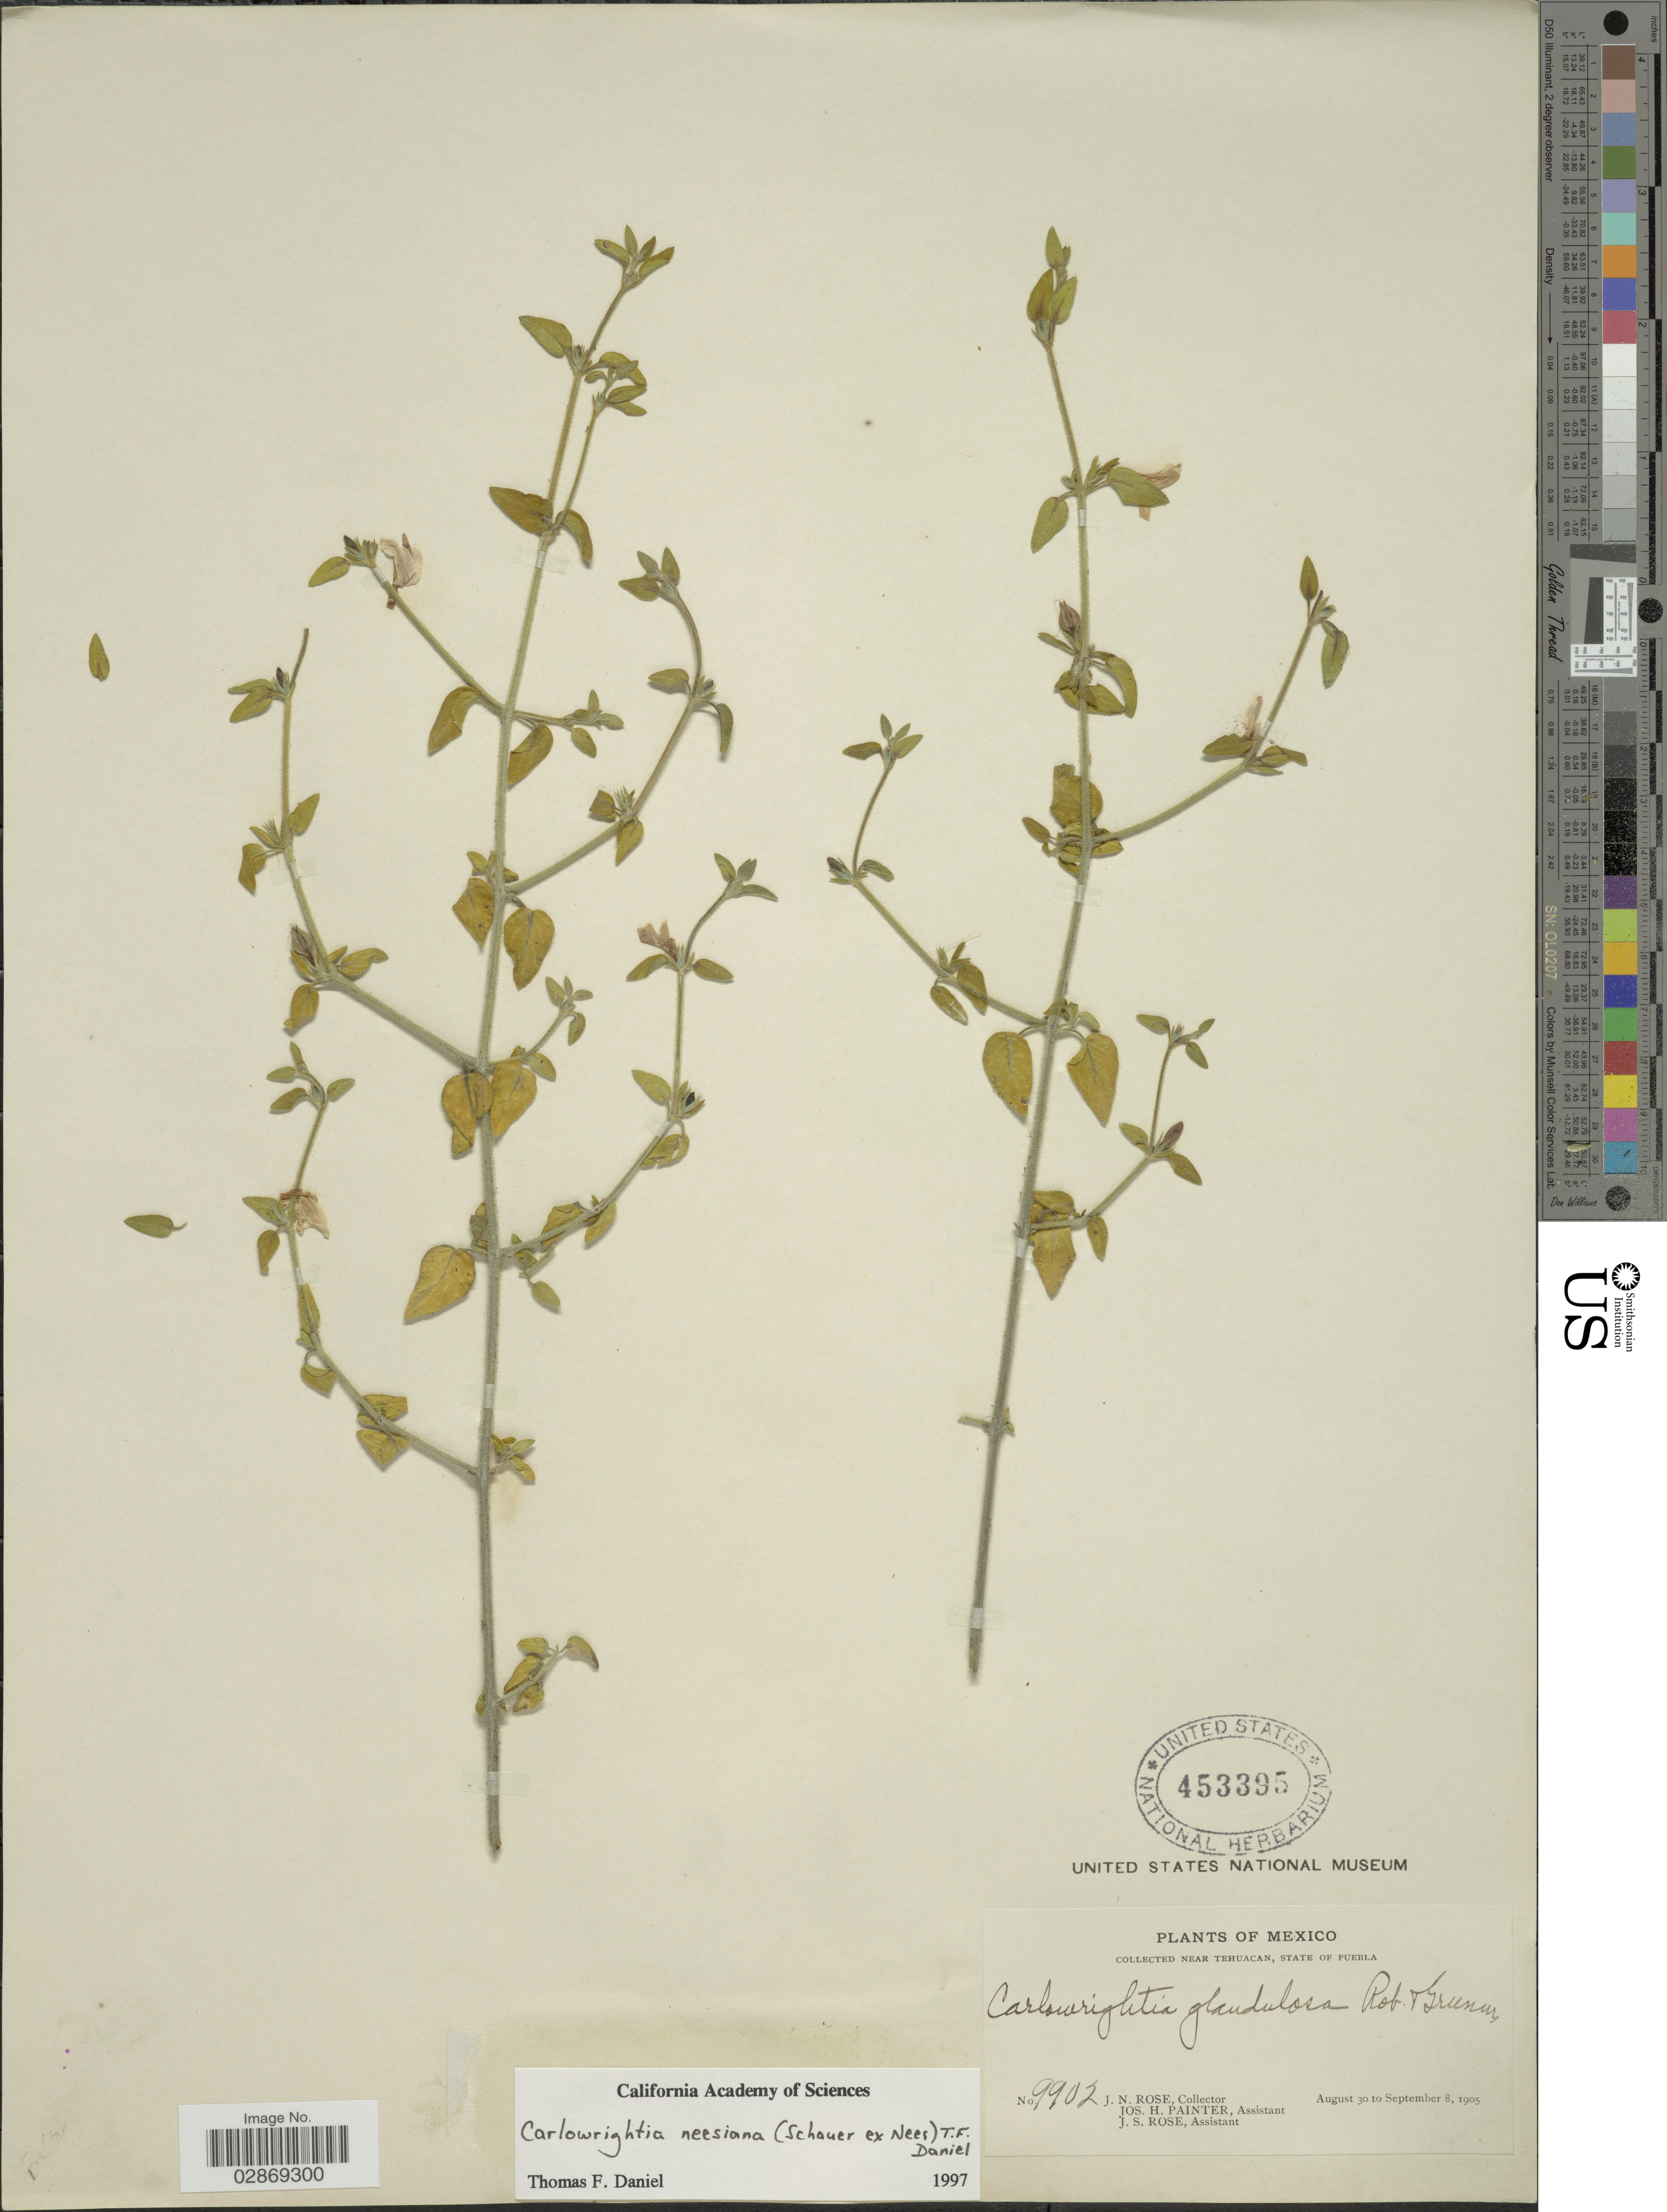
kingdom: Plantae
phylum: Tracheophyta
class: Magnoliopsida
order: Lamiales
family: Acanthaceae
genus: Carlowrightia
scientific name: Carlowrightia neesiana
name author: (Schauer ex Nees) T.F. Daniel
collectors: J. N. Rose, J. H. Painter & J. S. Rose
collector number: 9902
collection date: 1905-08-30/1905-09-08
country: Mexico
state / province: Puebla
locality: Near Tehuacan, State of Puebla.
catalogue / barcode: US 453395